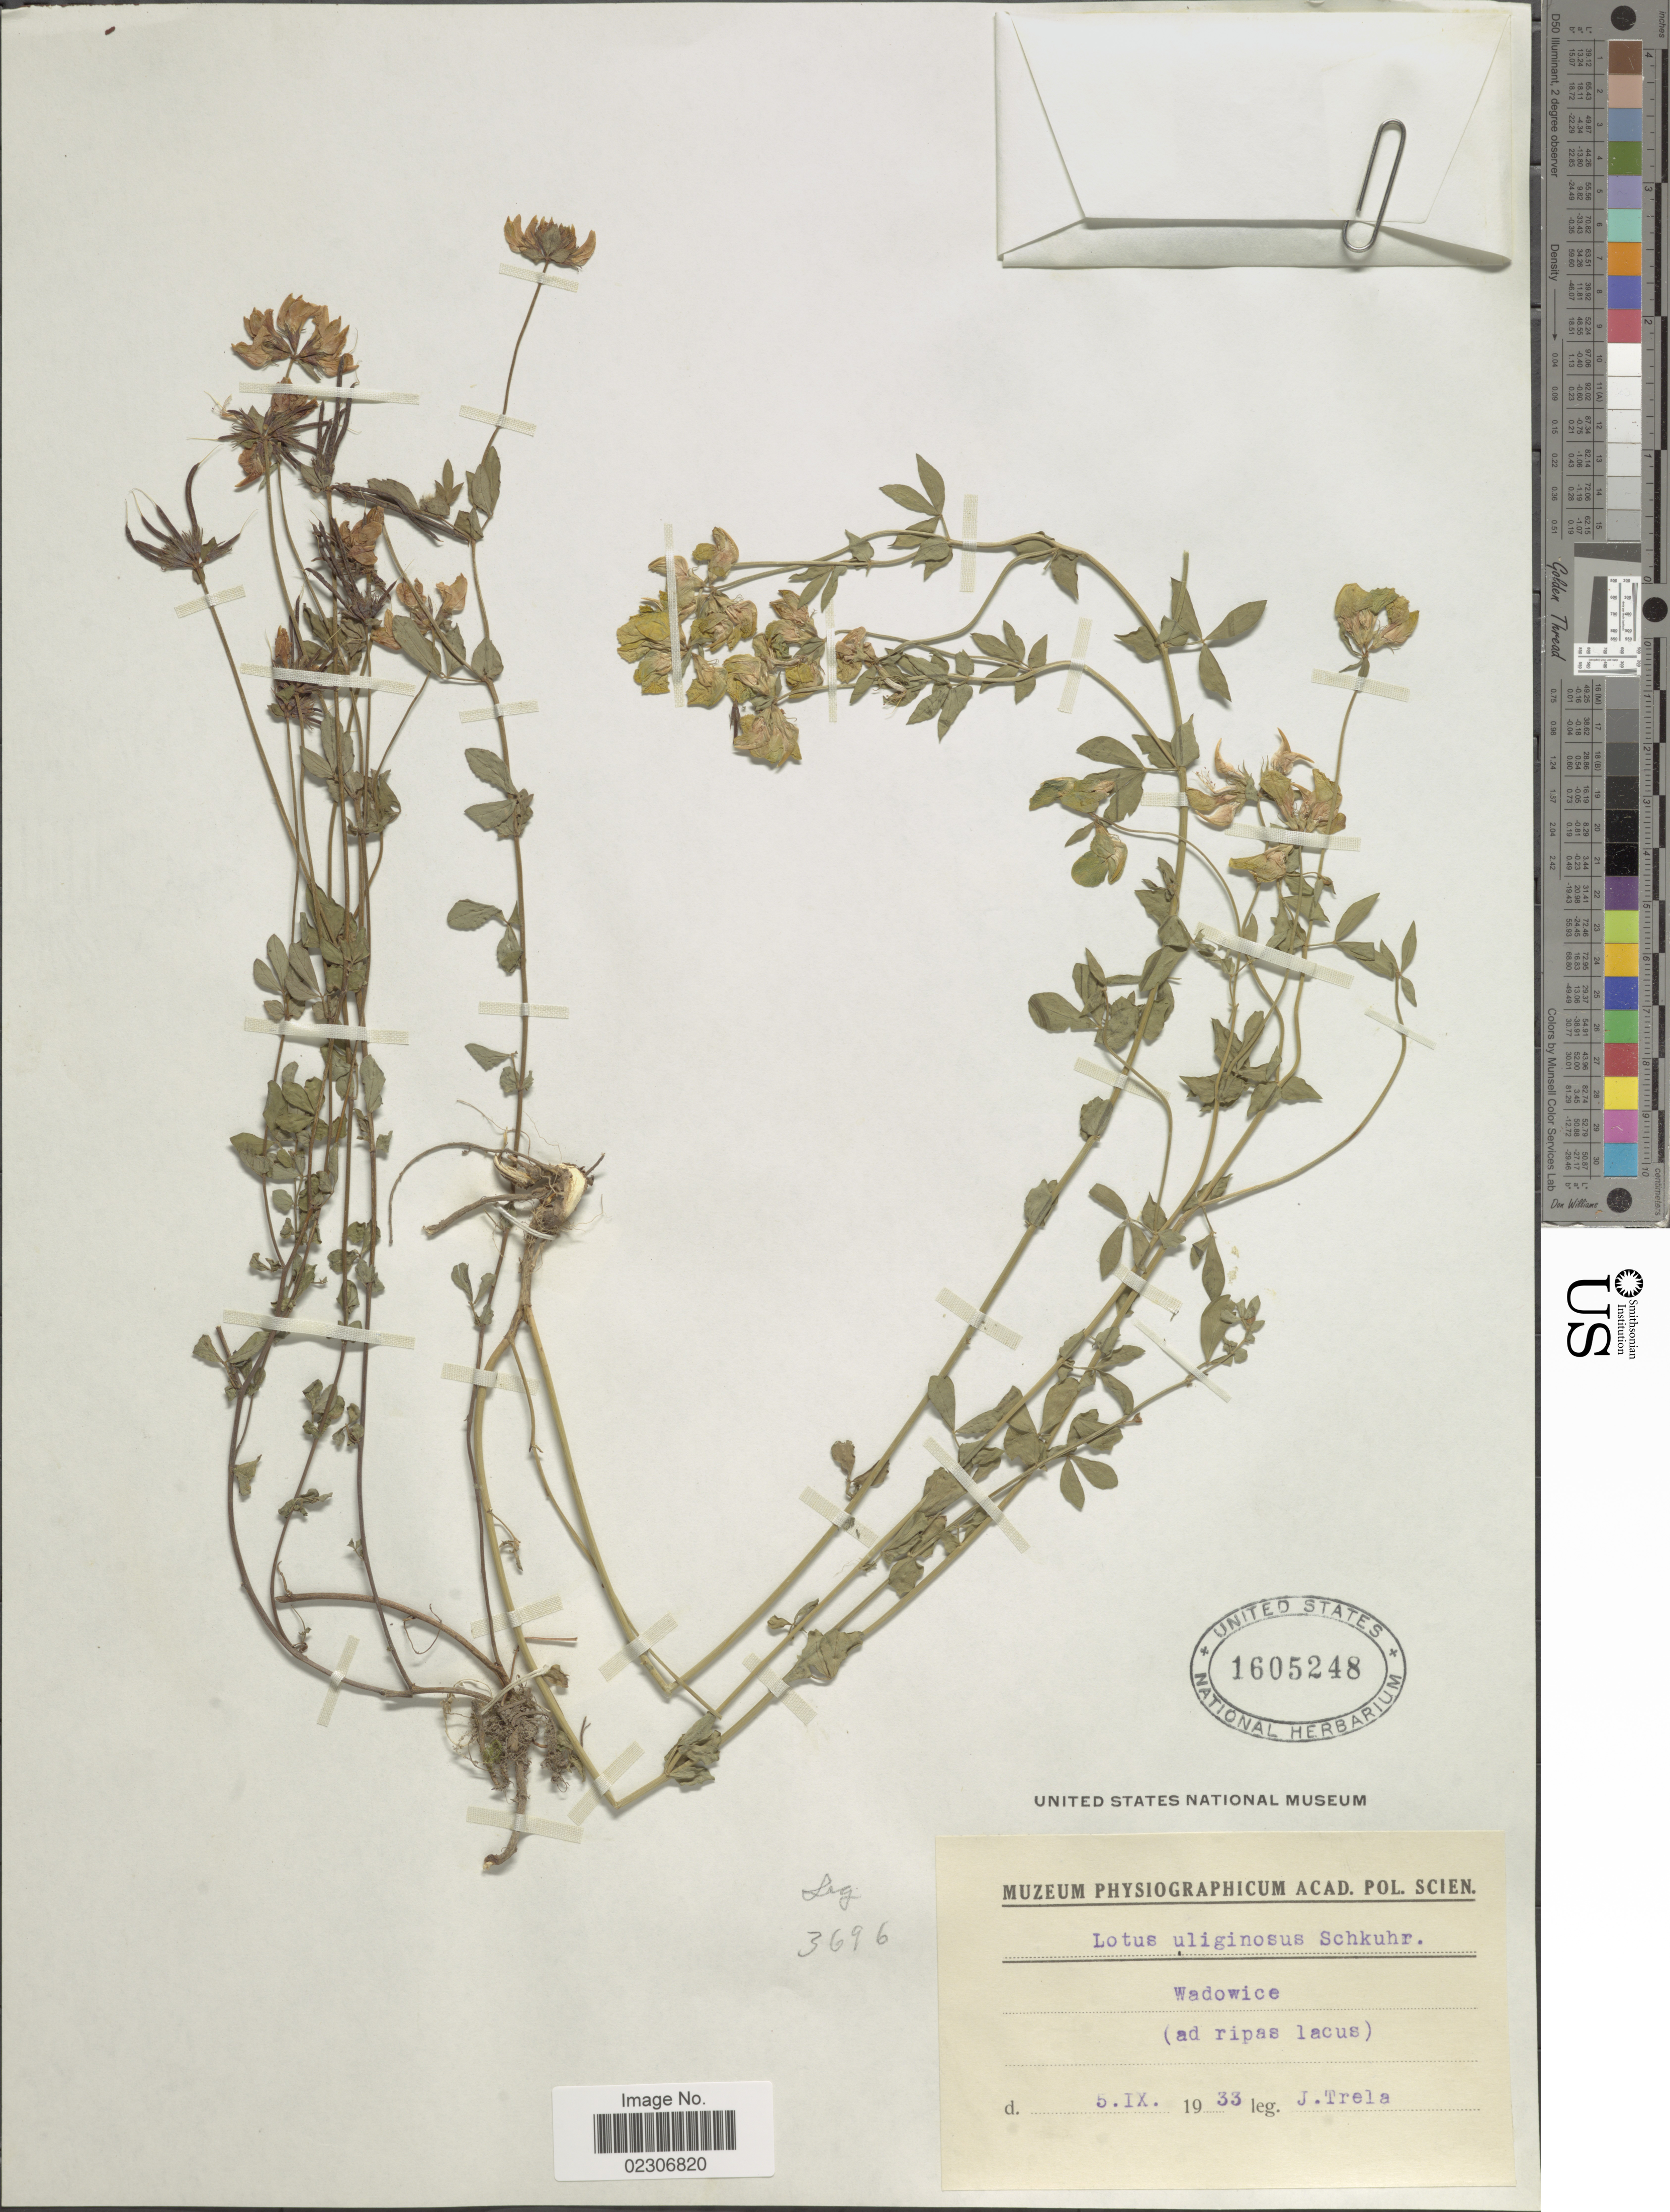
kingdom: Plantae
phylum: Tracheophyta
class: Magnoliopsida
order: Fabales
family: Fabaceae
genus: Lotus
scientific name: Lotus uliginosus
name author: Schkuhr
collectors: J. Trela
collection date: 1933-09-05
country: Poland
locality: Wadowice (ad ripas lacus).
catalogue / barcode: US 1605248